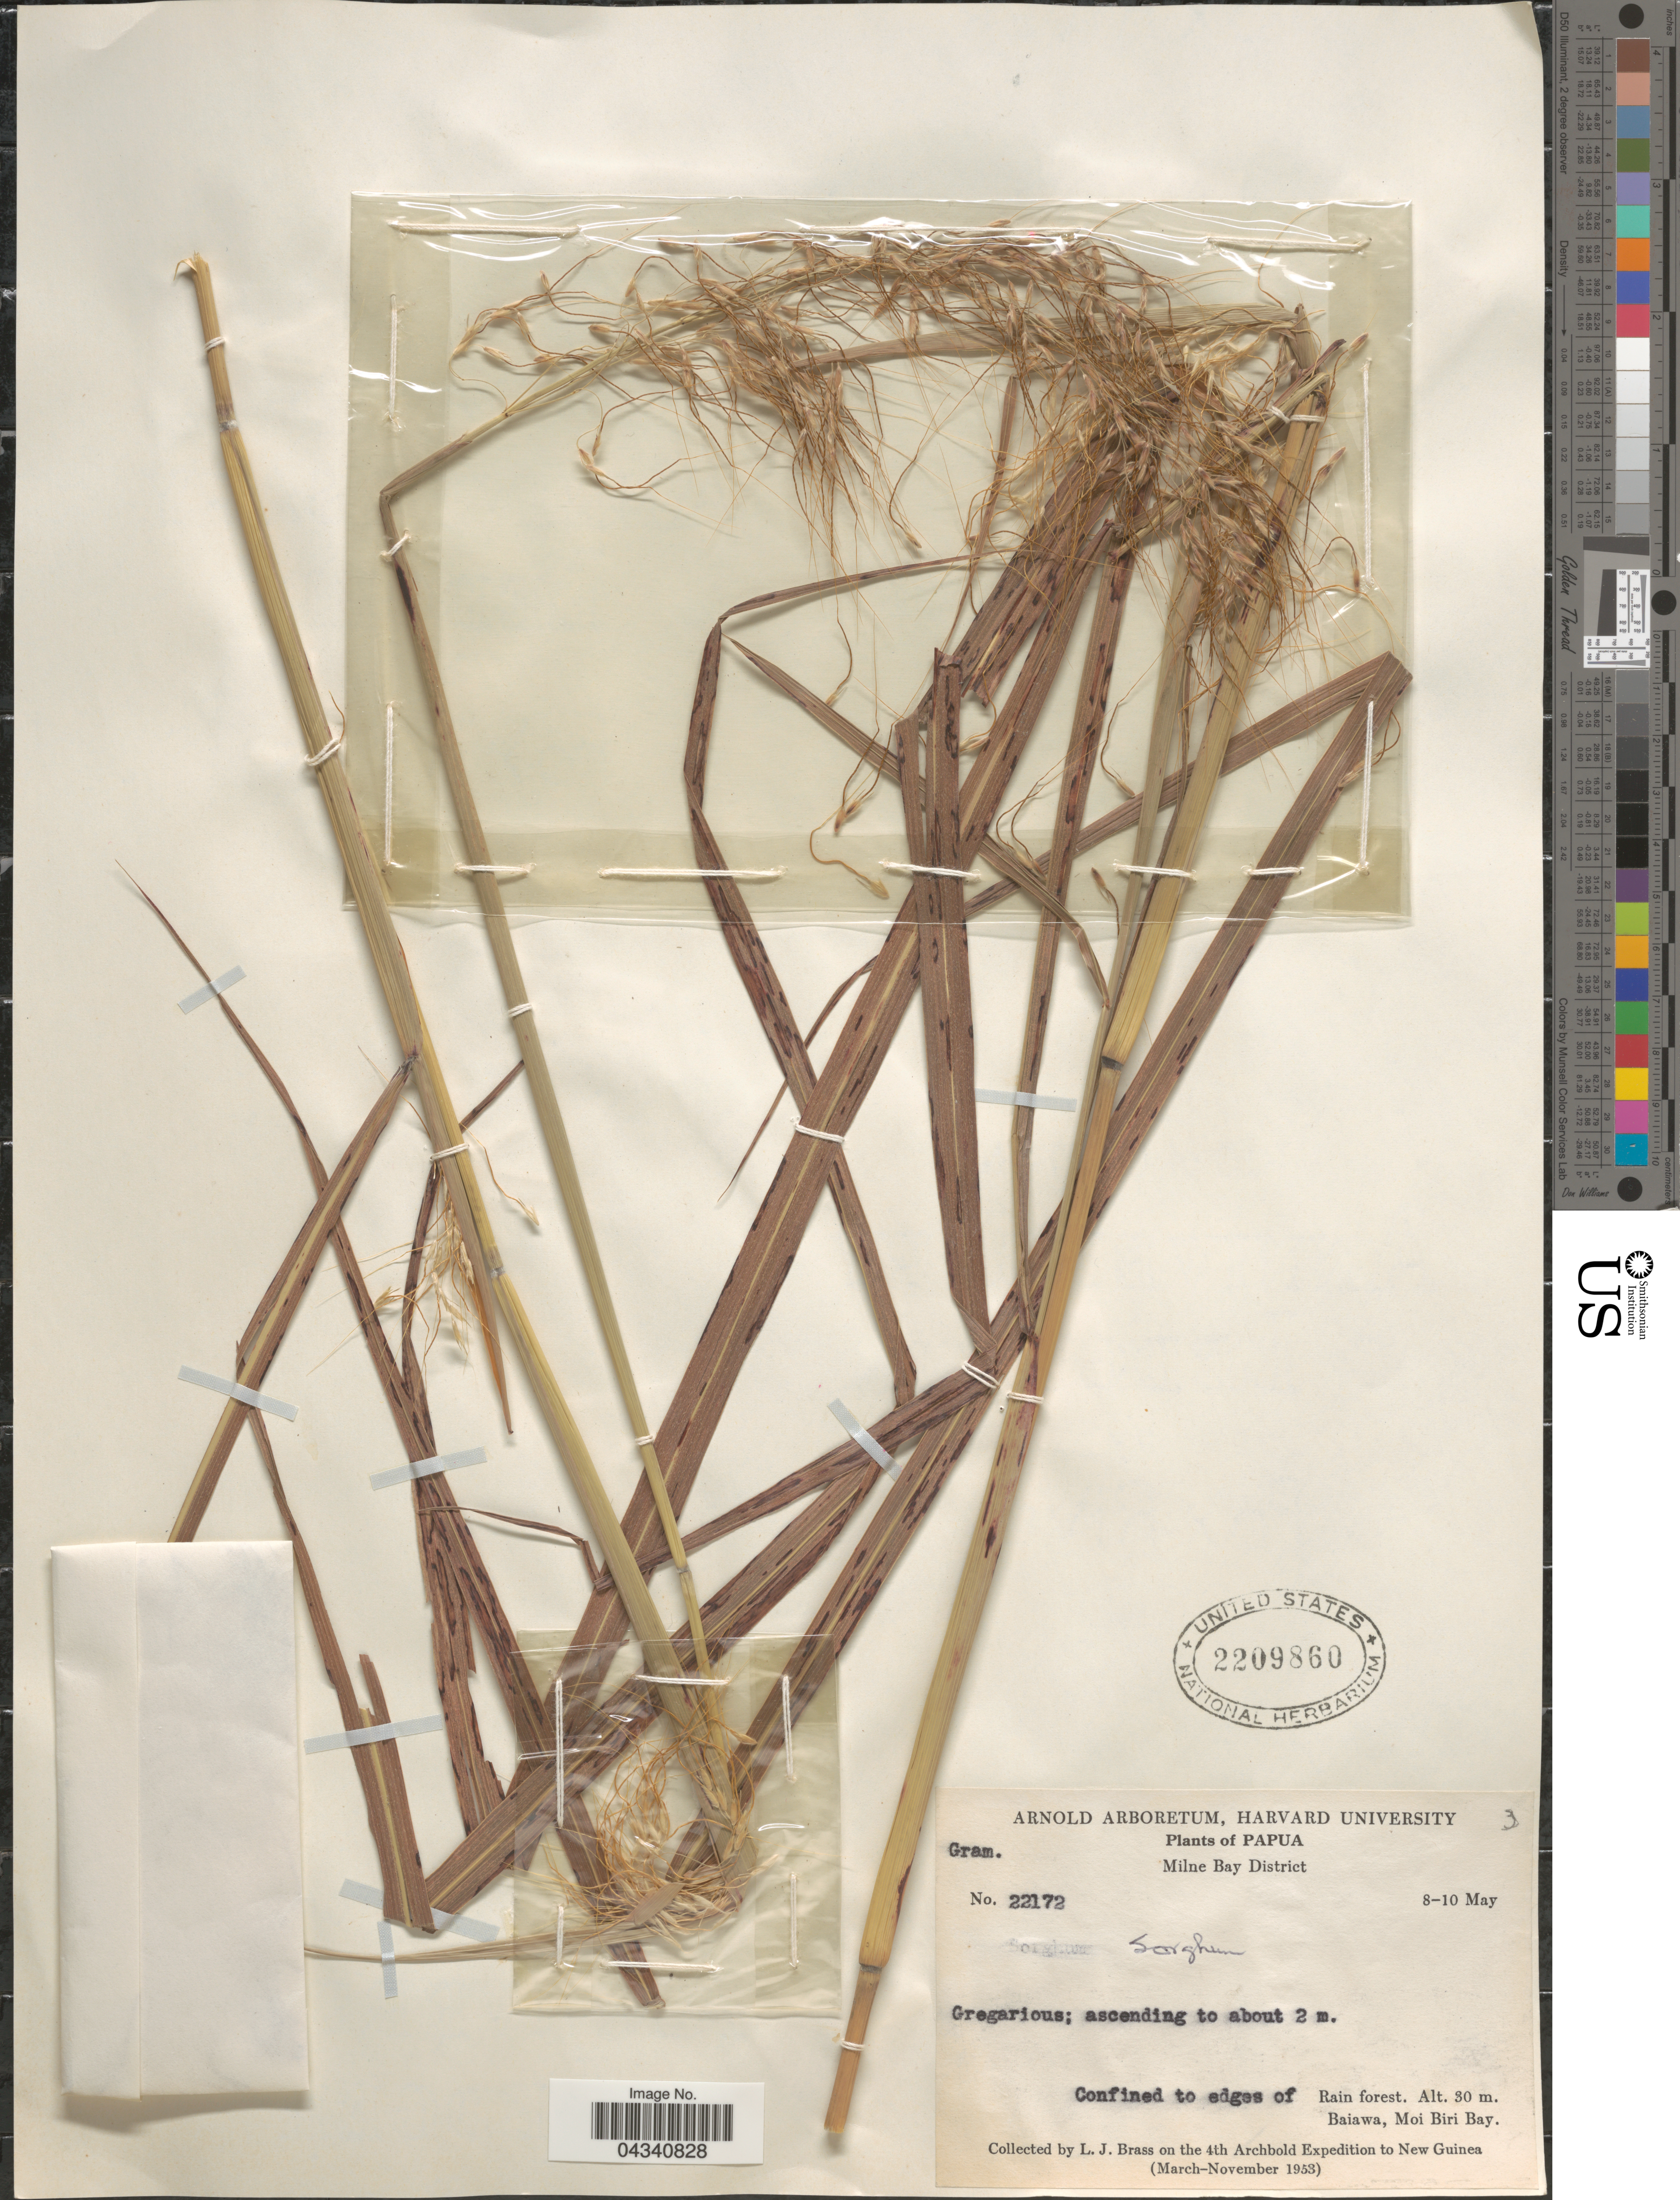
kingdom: Plantae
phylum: Tracheophyta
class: Liliopsida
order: Poales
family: Poaceae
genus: Sorghum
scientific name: Sorghum sp.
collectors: L. J. Brass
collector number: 22172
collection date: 1953-05-08/1953-05-10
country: Papua New Guinea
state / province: Milne Bay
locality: Papua. Milne Bay District. Confined to edges of Rain forest. Baiawa, Moi Biri Bay. 4th Archbold Expedition to New Guinea (March-November 1953).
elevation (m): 30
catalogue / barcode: US 2209860